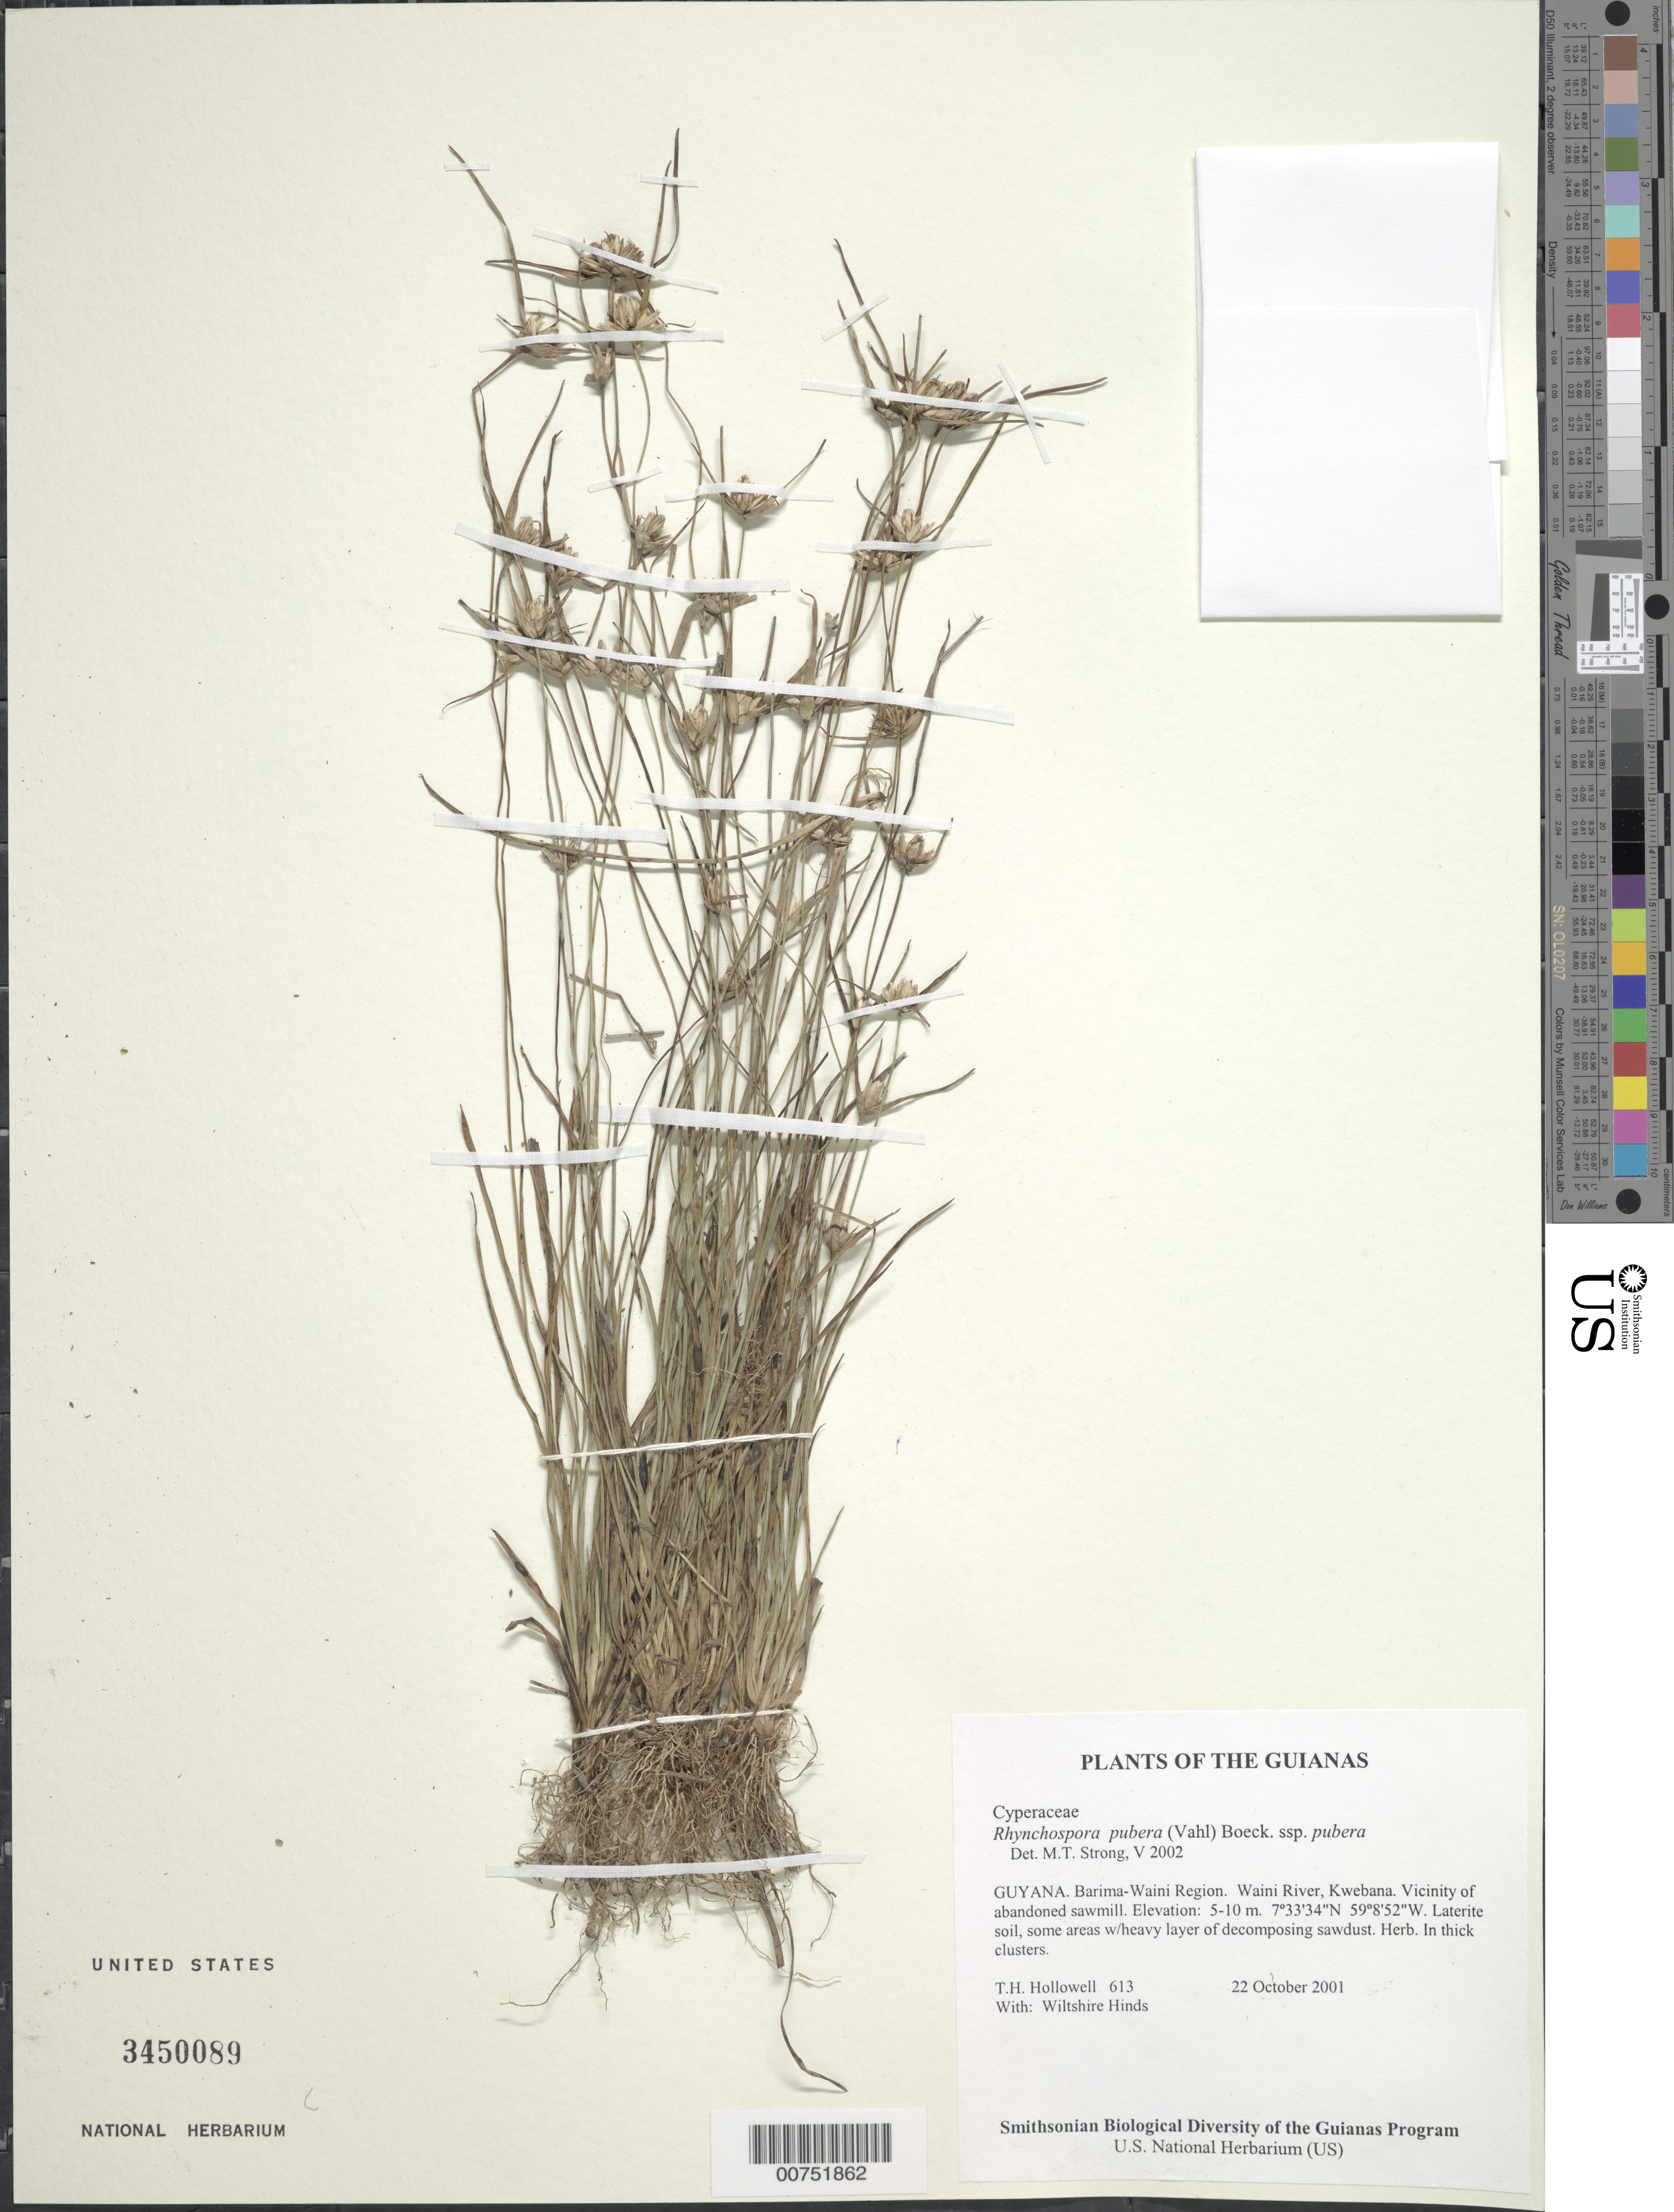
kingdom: Plantae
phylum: Tracheophyta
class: Liliopsida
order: Poales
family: Cyperaceae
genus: Rhynchospora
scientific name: Rhynchospora pubera subsp. pubera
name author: (Vahl) Boeckeler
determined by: Strong, M. T., (US), Smithsonian Institution - National Museum of Natural History (UNITED STATES)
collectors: T. Hollowell & W. Hinds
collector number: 613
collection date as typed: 22 October 2001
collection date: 2001-10-22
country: Guyana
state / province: Barima-Waini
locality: Waini River, Kwebana. Vicinity of abandoned sawmill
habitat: Laterite soil, some areas w/heavy layer of decomposing sawdust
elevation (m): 5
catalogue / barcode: US 3450089